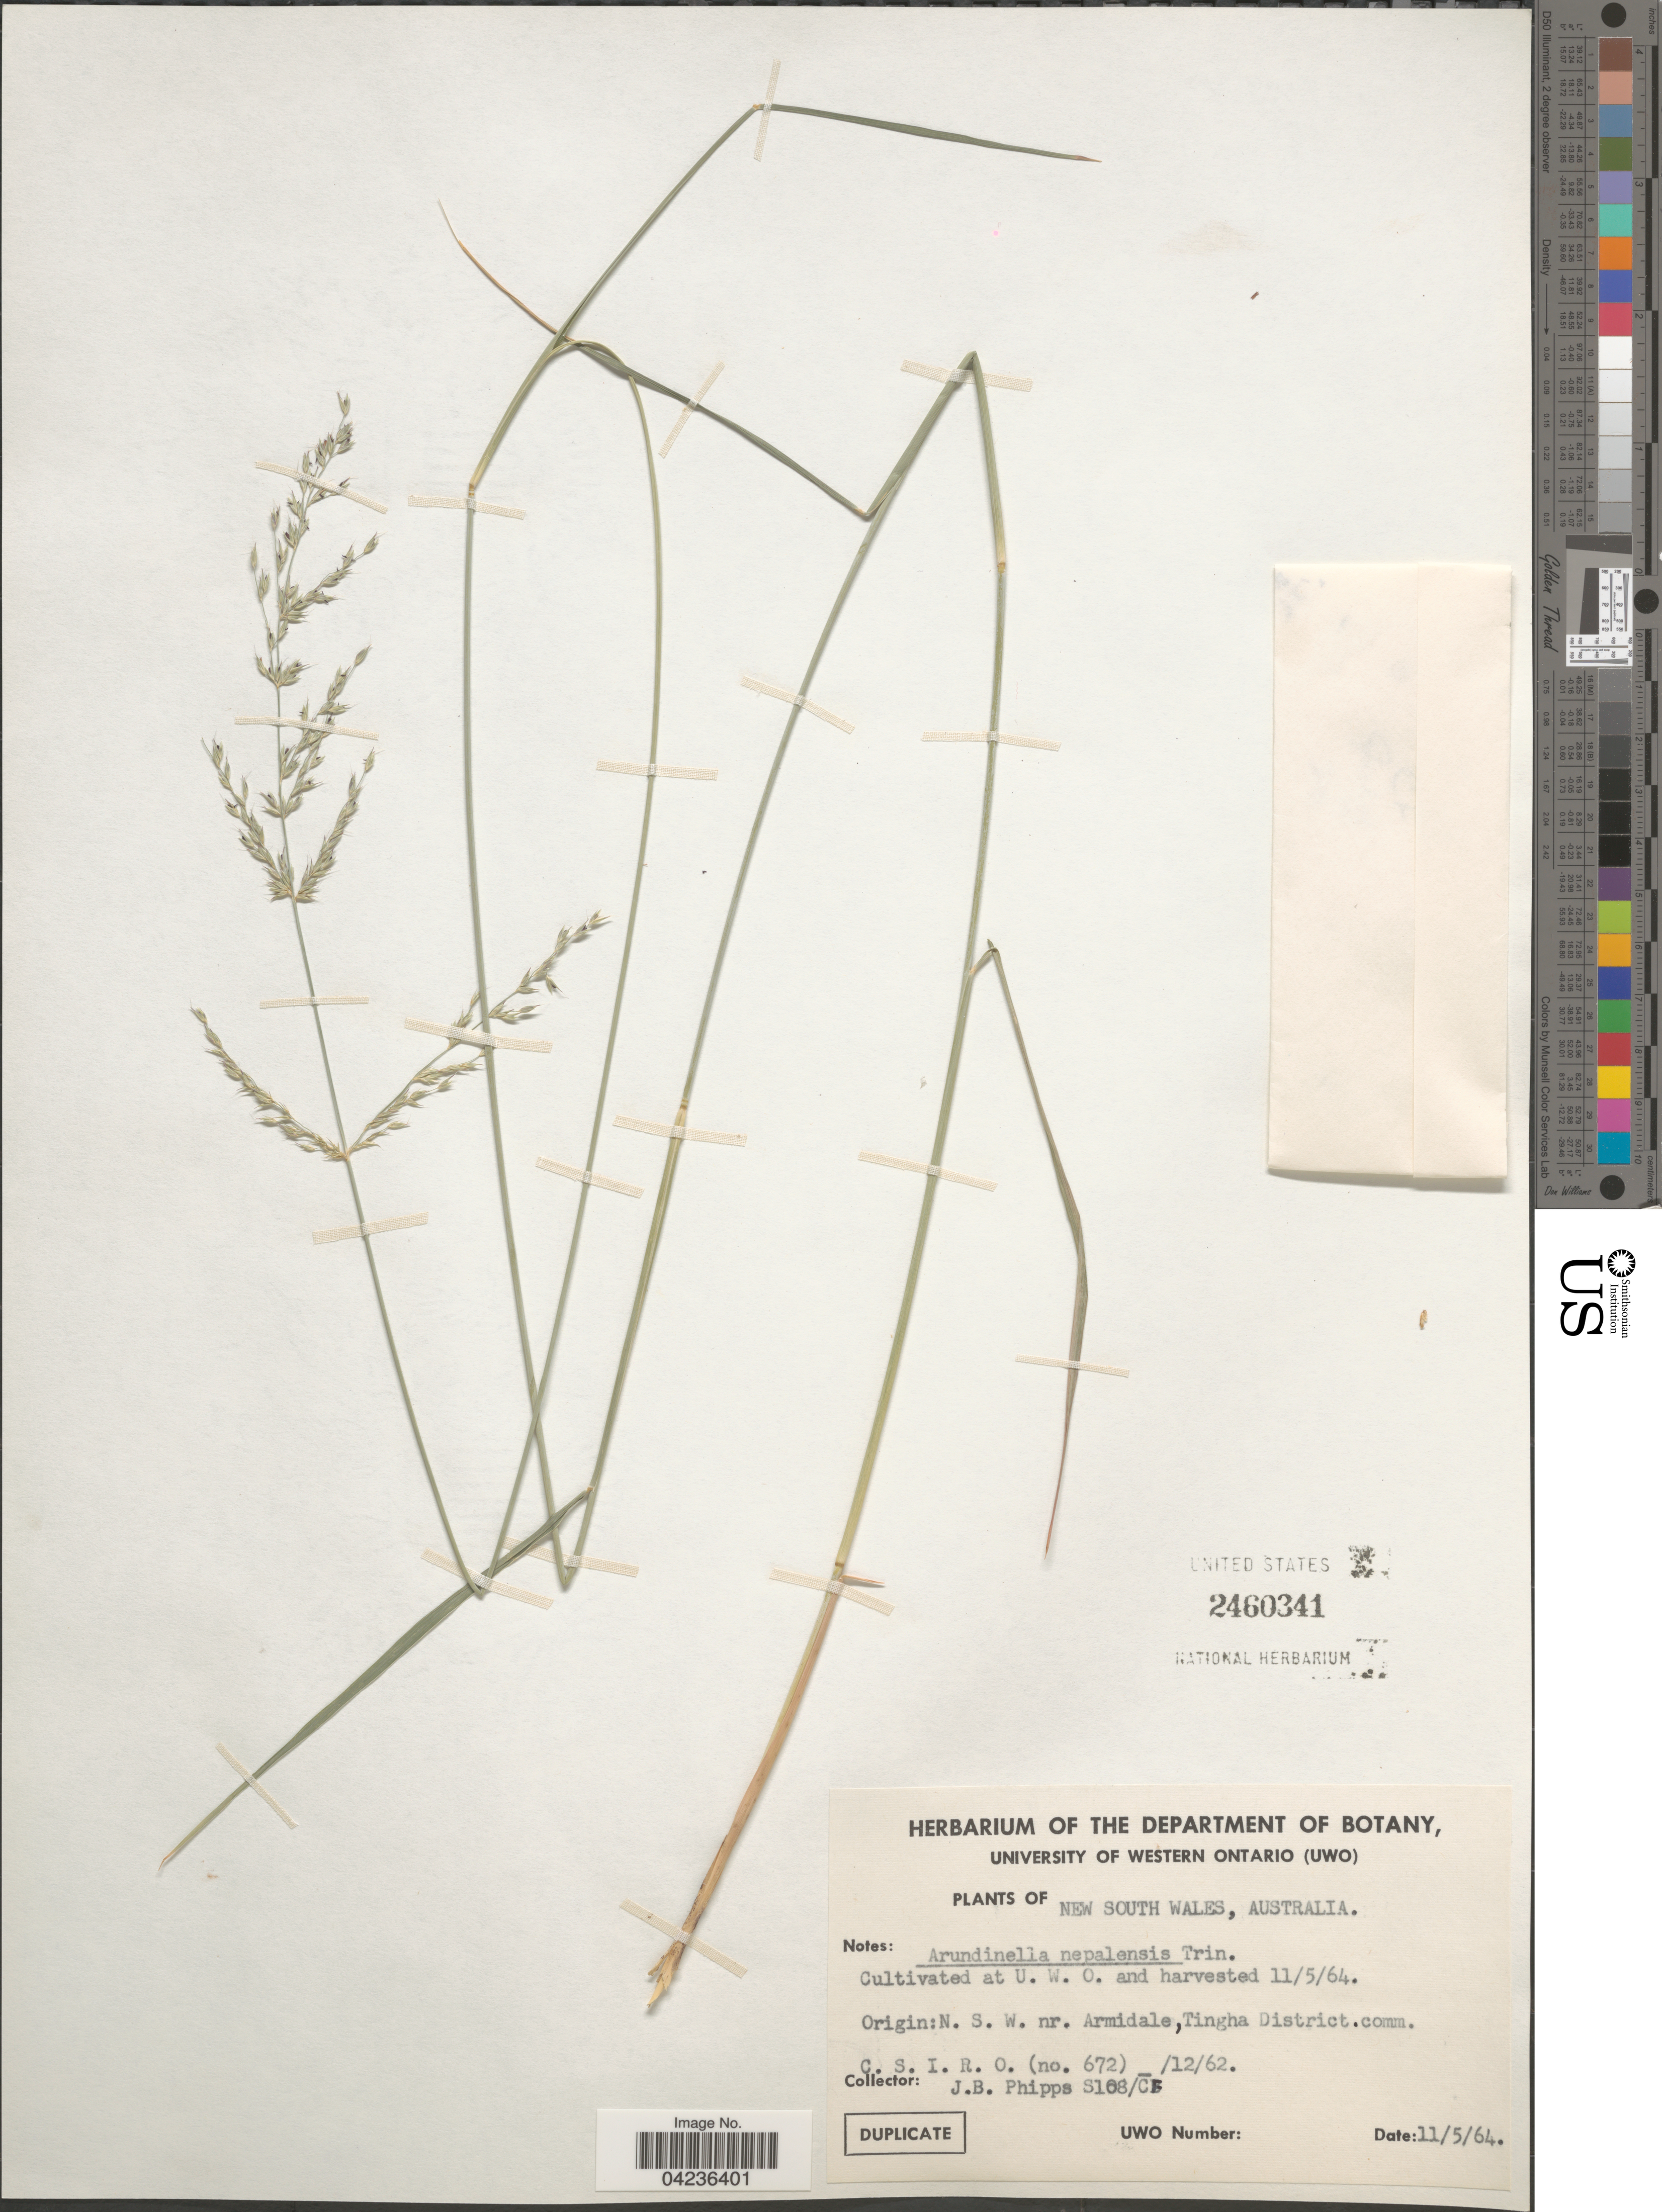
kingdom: Plantae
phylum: Tracheophyta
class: Liliopsida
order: Poales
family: Poaceae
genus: Arundinella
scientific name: Arundinella nepalensis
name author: Trin.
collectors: J. Phipps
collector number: S108/CE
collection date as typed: Transcribed d/m/y: 11/5/64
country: Canada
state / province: Ontario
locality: At U. W. O. and harvested 11/5/64.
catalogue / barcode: US 2460341